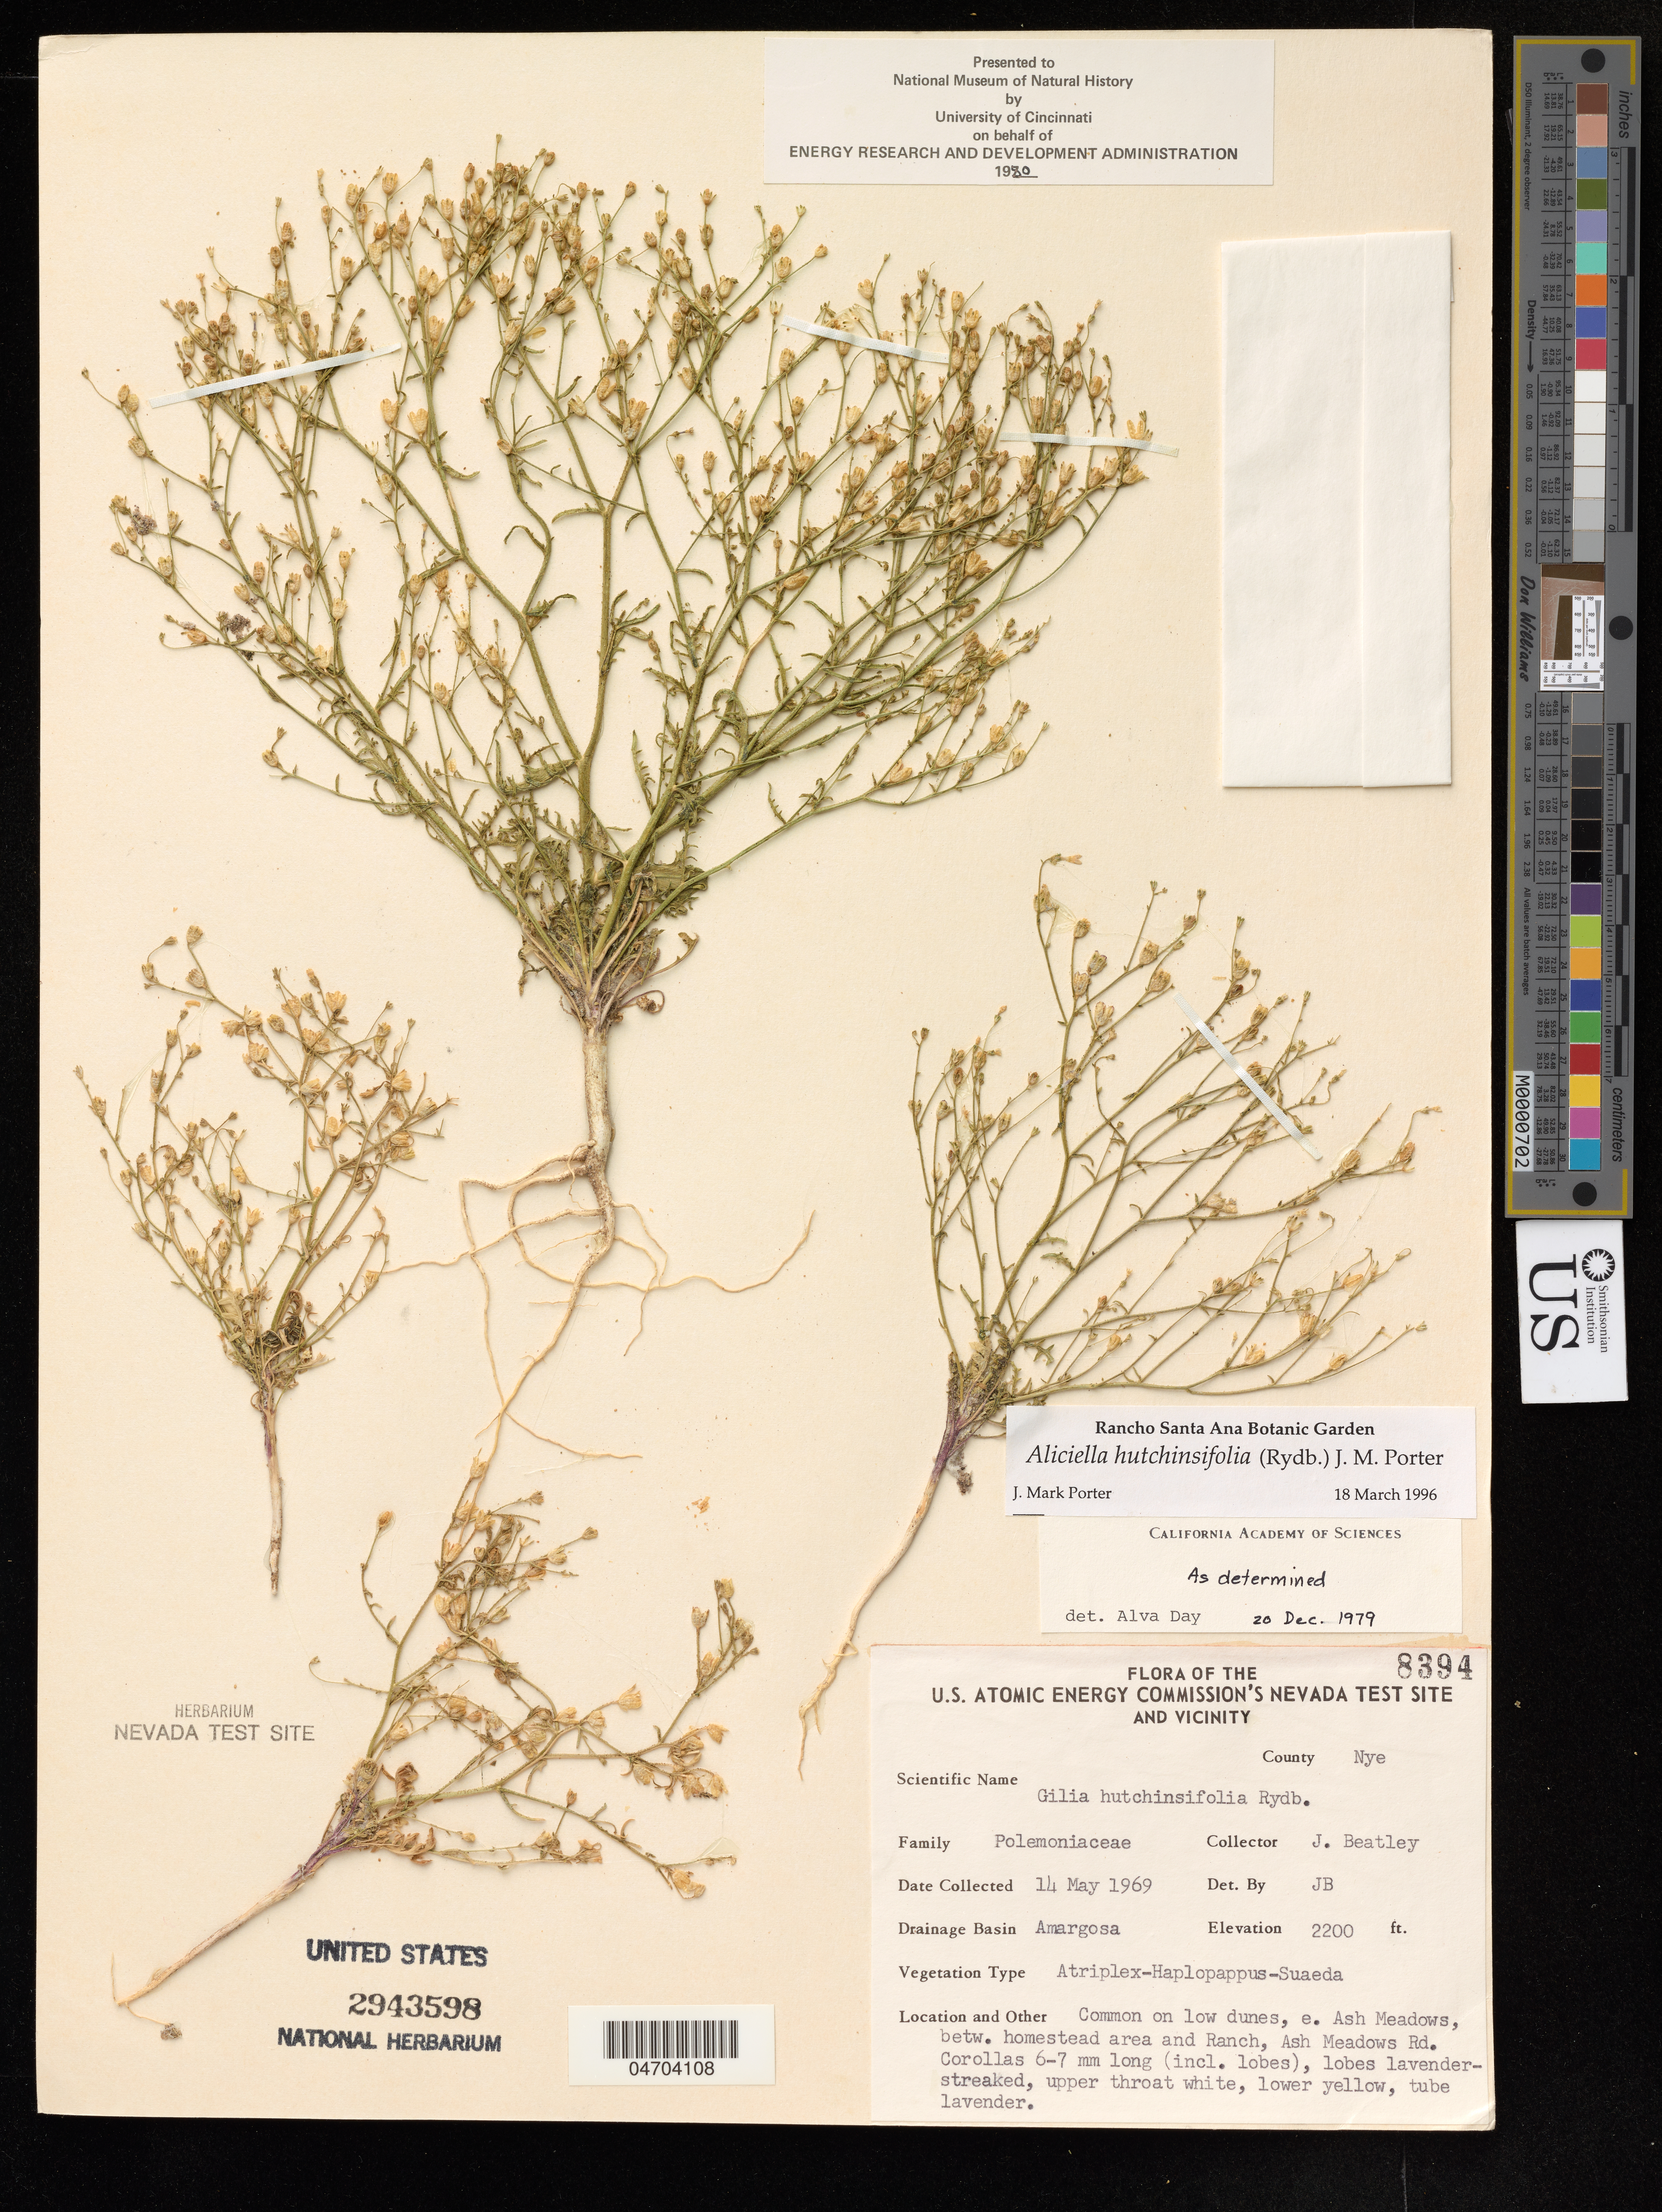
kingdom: Plantae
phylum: Tracheophyta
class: Magnoliopsida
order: Ericales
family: Polemoniaceae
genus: Aliciella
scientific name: Aliciella hutchinsifolia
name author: (Rydb.) J.M. Porter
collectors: J. Beatley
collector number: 8394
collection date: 1969-05-14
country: United States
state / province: Nevada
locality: County Nye, Common on low dunes, e. Ash meadows, betw. homestead area and Ranch, Ash Meadows Rd.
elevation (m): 671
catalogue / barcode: US 2943598